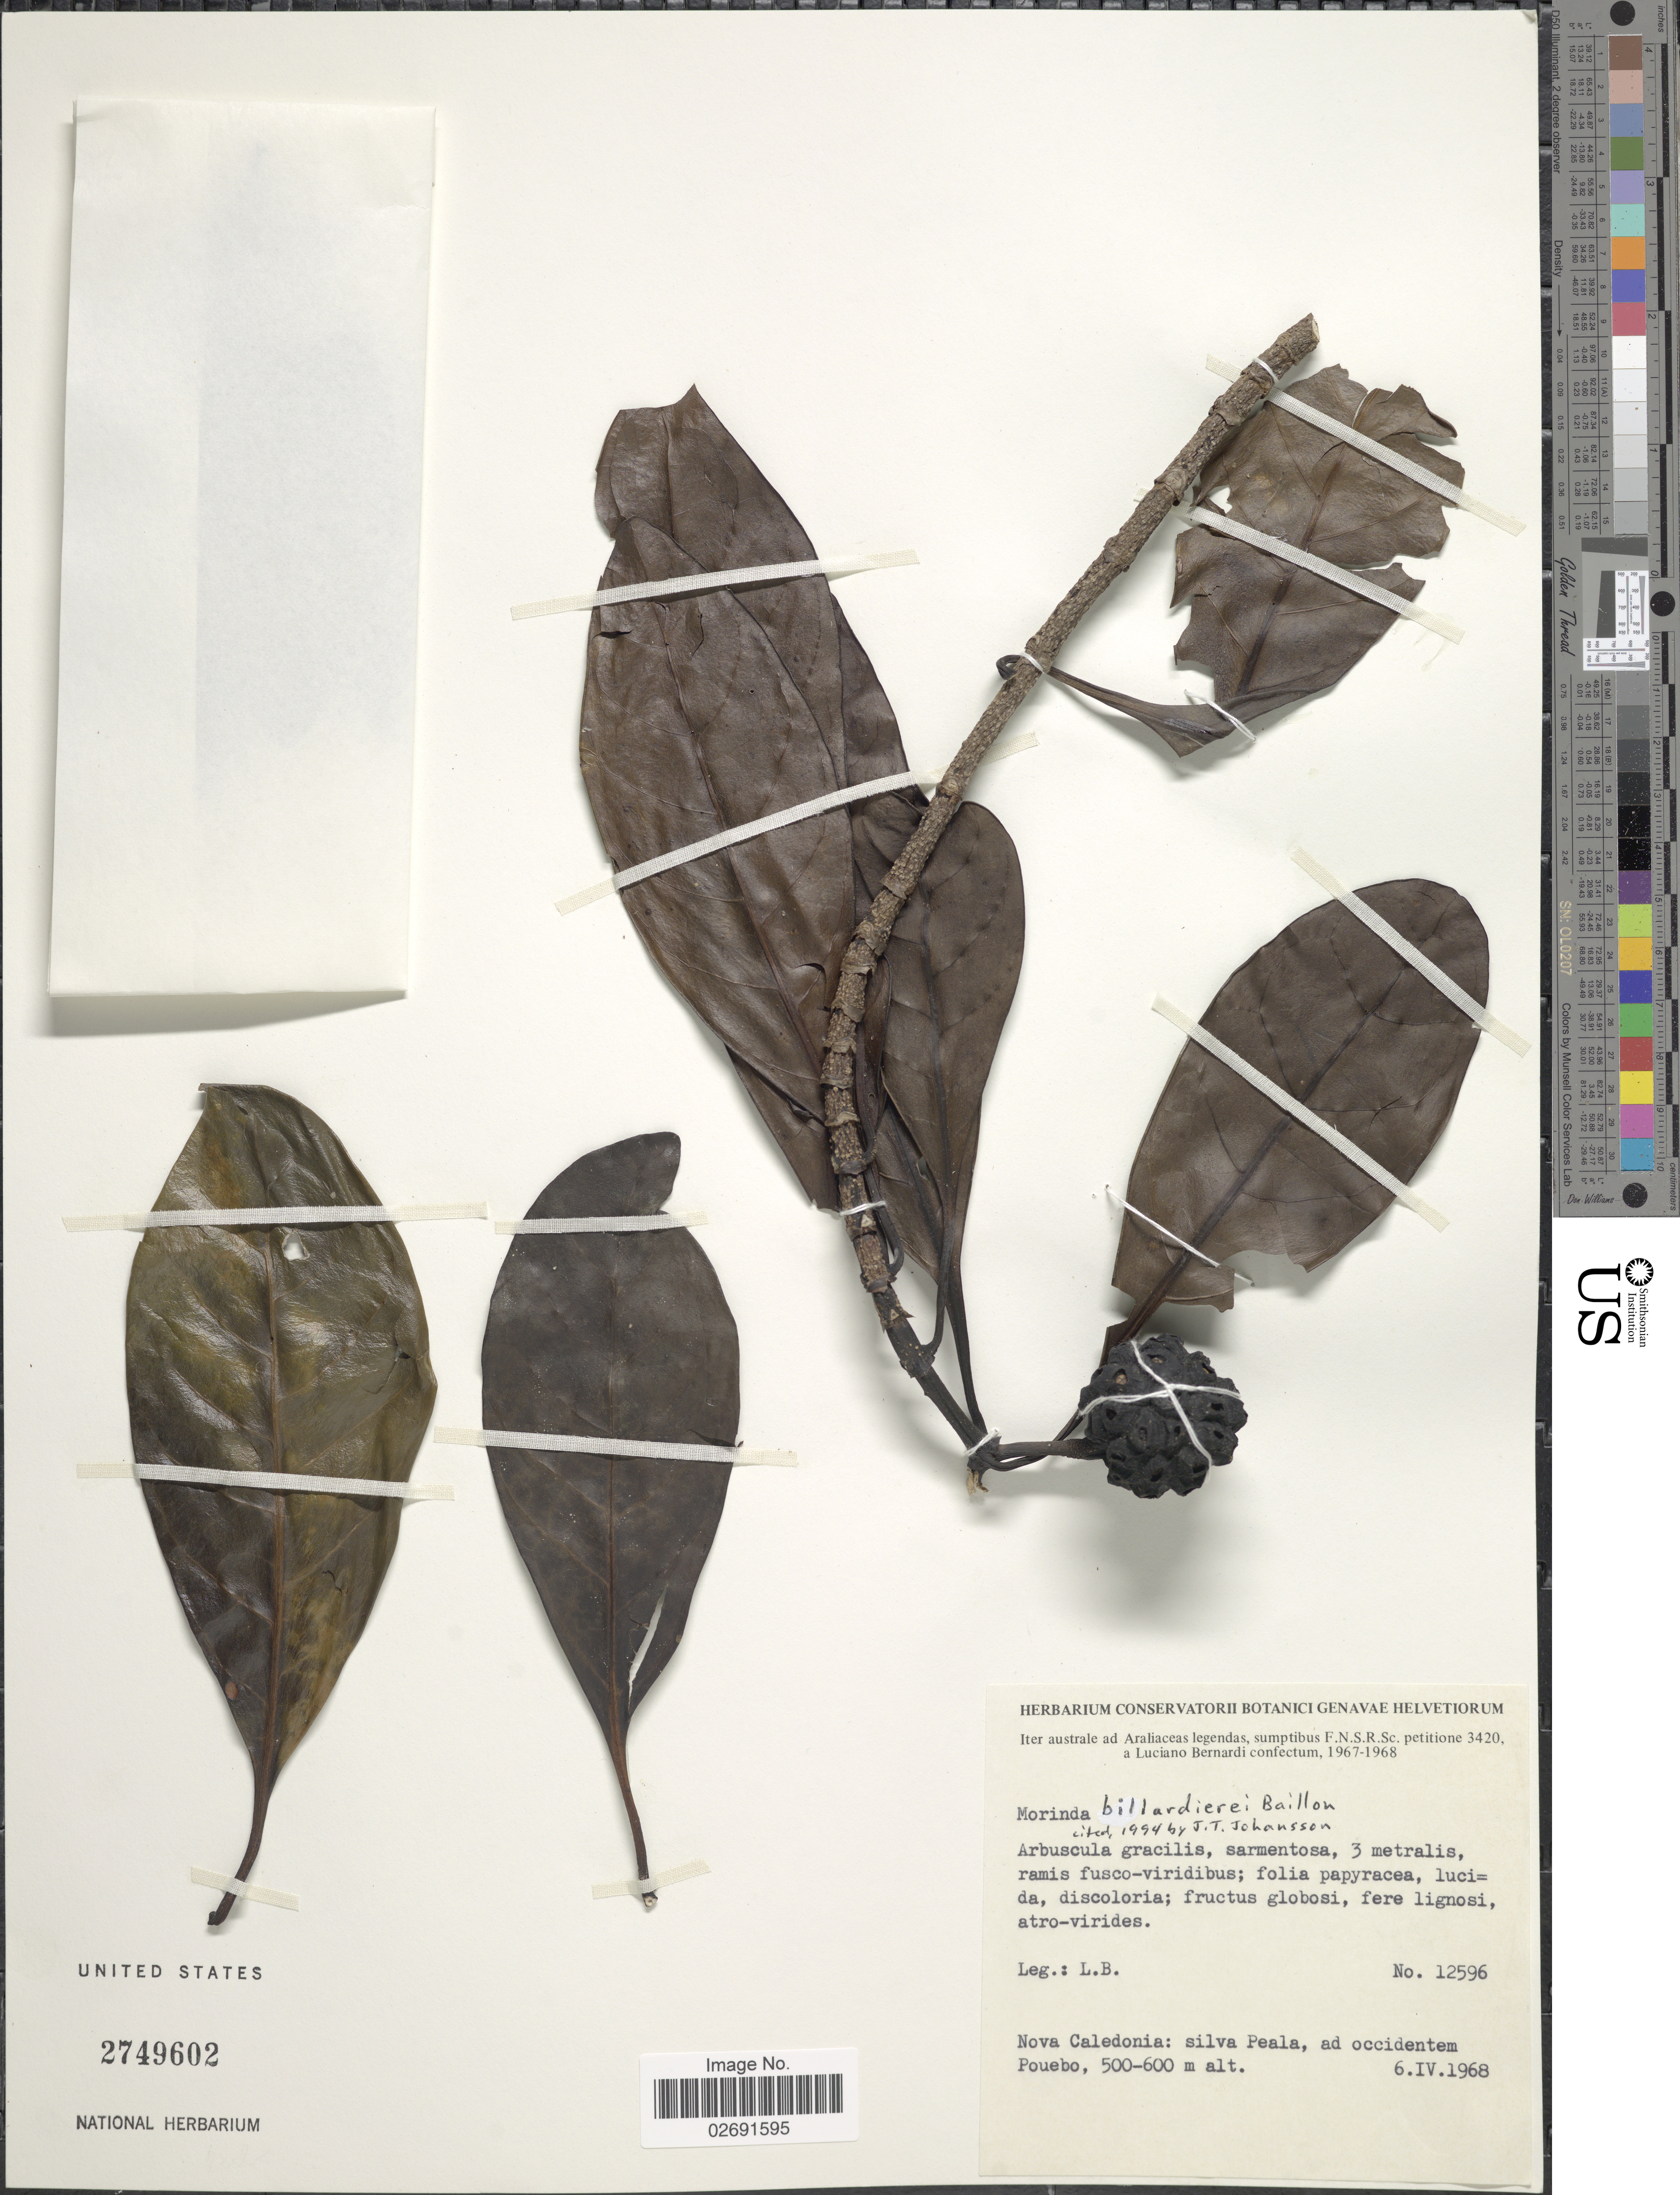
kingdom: Plantae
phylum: Tracheophyta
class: Magnoliopsida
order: Gentianales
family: Rubiaceae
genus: Gynochthodes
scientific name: Gynochthodes billiardierei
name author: (Baill.) Razafim. & Bremer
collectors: L. Bernardi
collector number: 12596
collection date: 1968-04-06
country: New Caledonia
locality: Silva Peala, ad occidentem, Pouebo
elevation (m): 500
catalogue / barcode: US 2749602